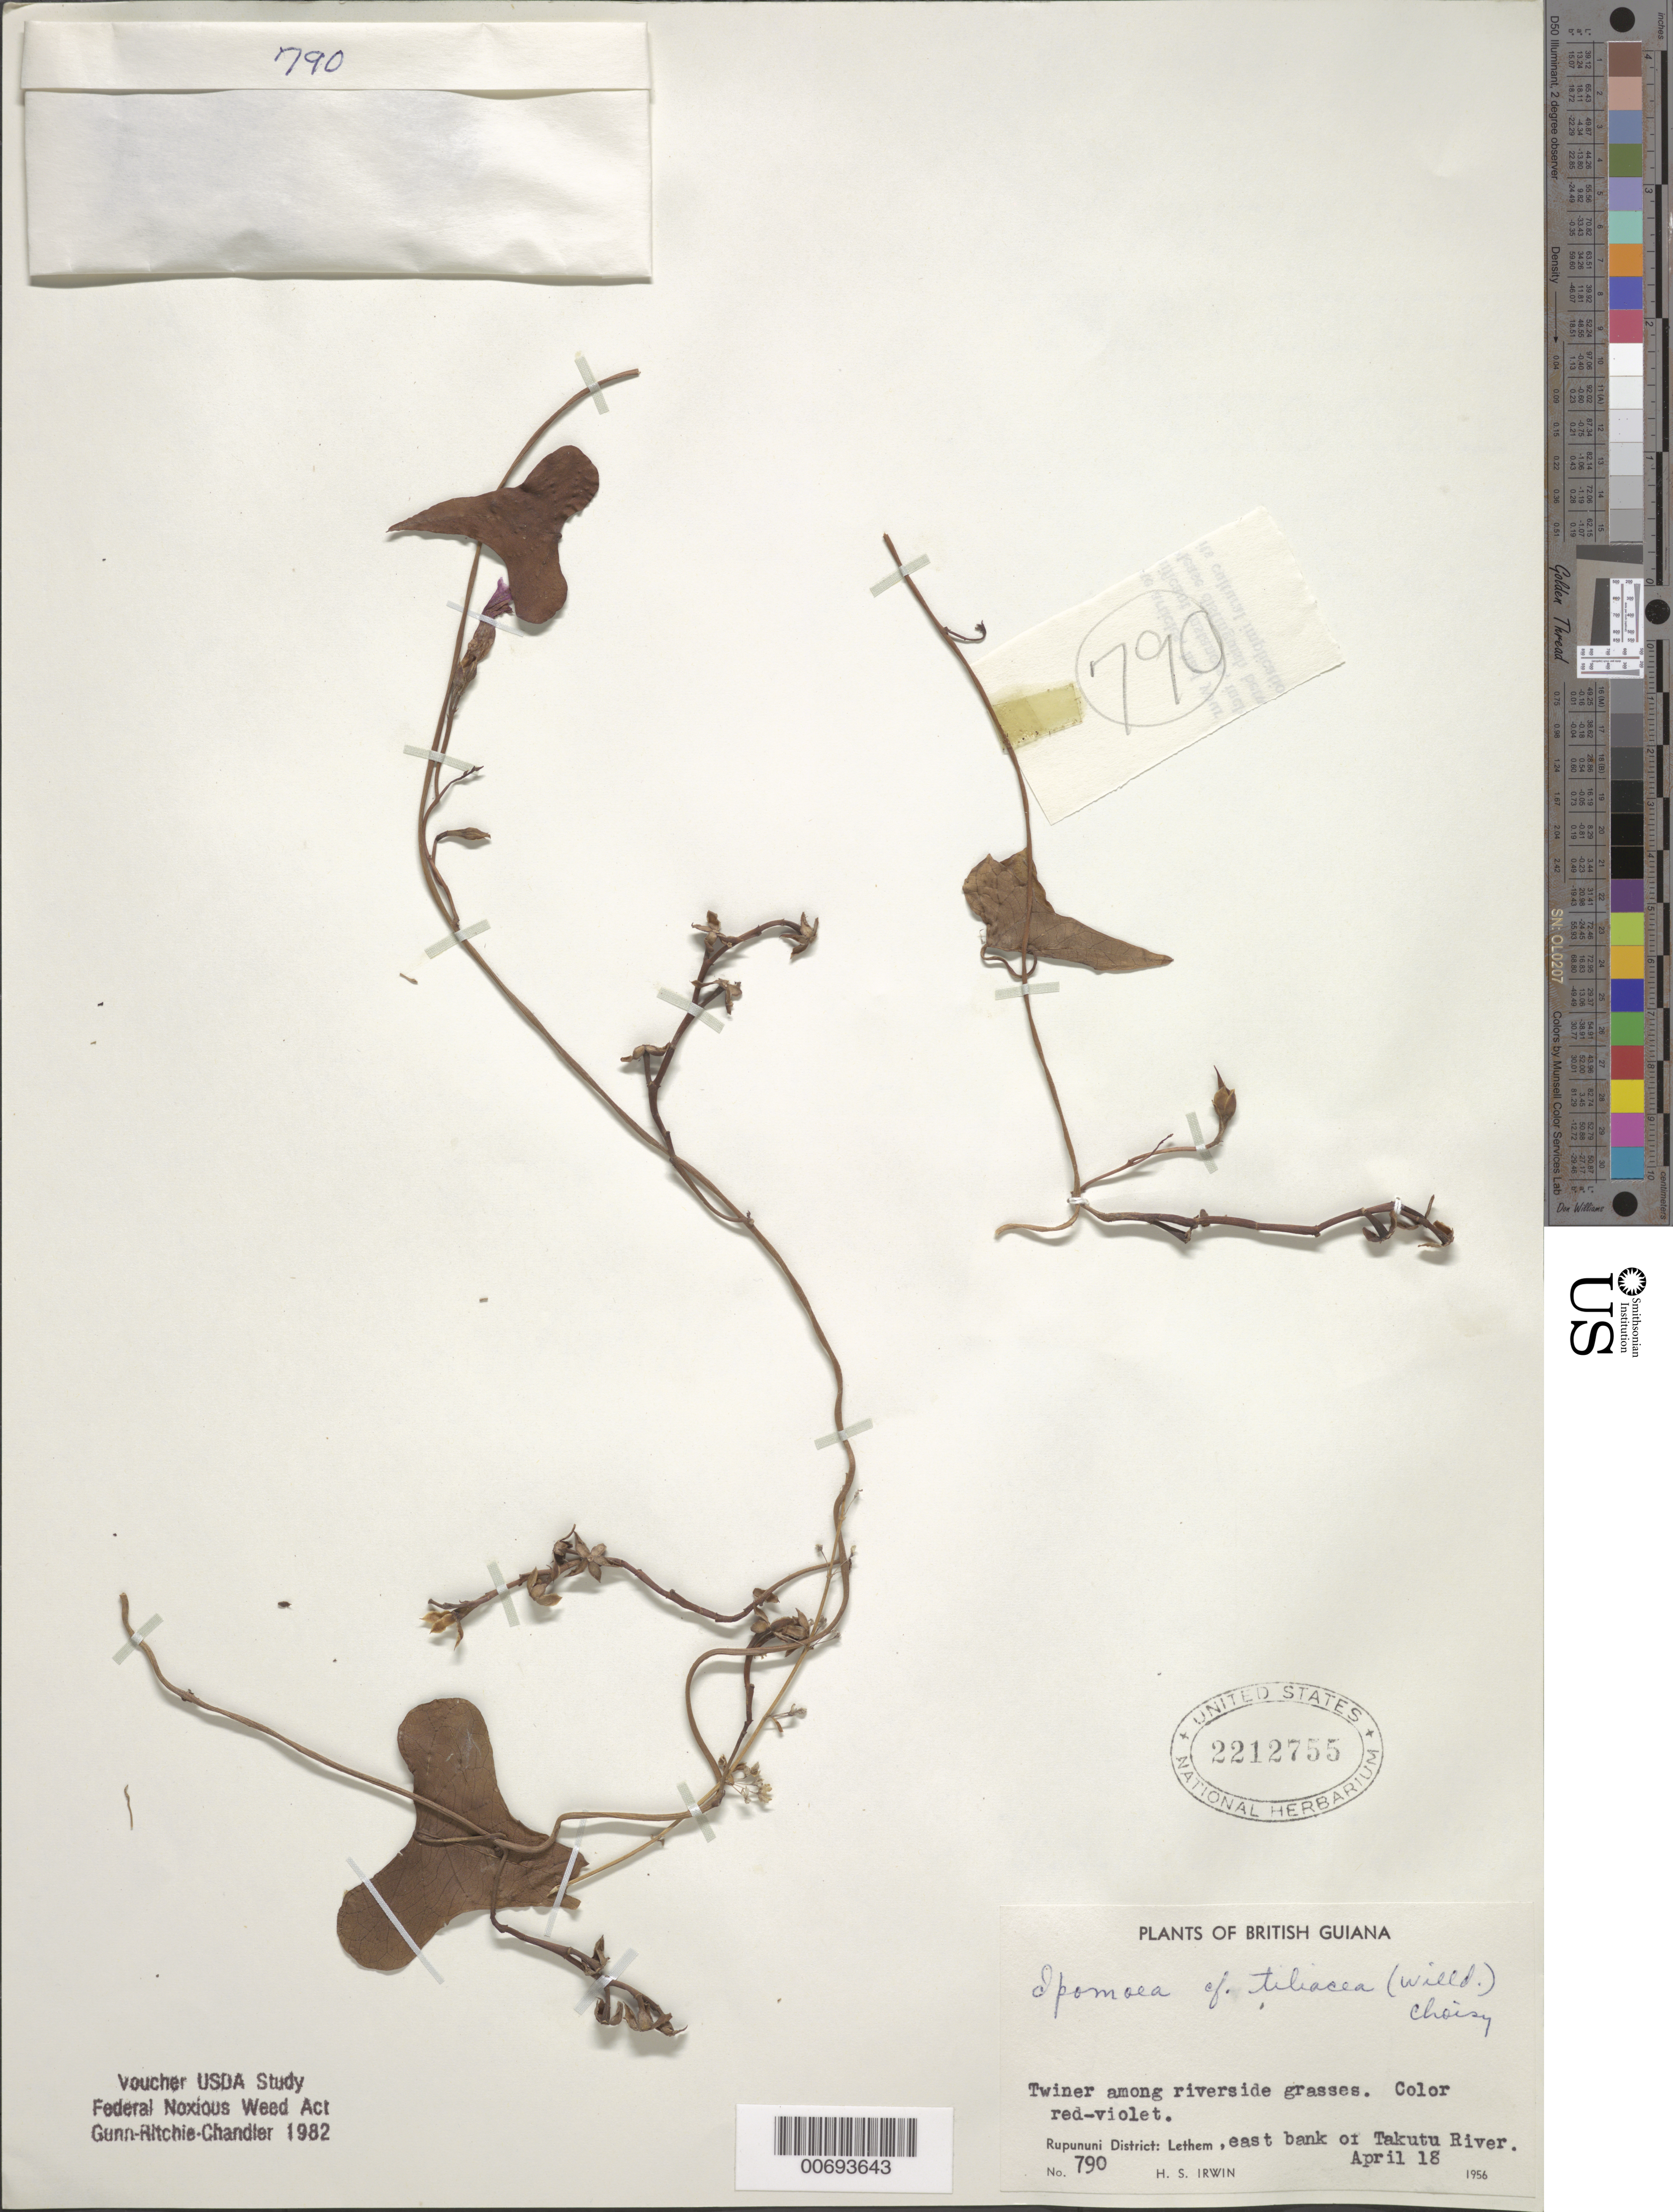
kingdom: Plantae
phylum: Tracheophyta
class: Magnoliopsida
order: Solanales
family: Convolvulaceae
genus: Ipomoea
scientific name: Ipomoea sp.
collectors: H. Irwin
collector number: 790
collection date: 1956-04-18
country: Guyana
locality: British Guiana. Rupununi District: Lethem, east bank of Takutu River.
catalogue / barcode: US 2212755